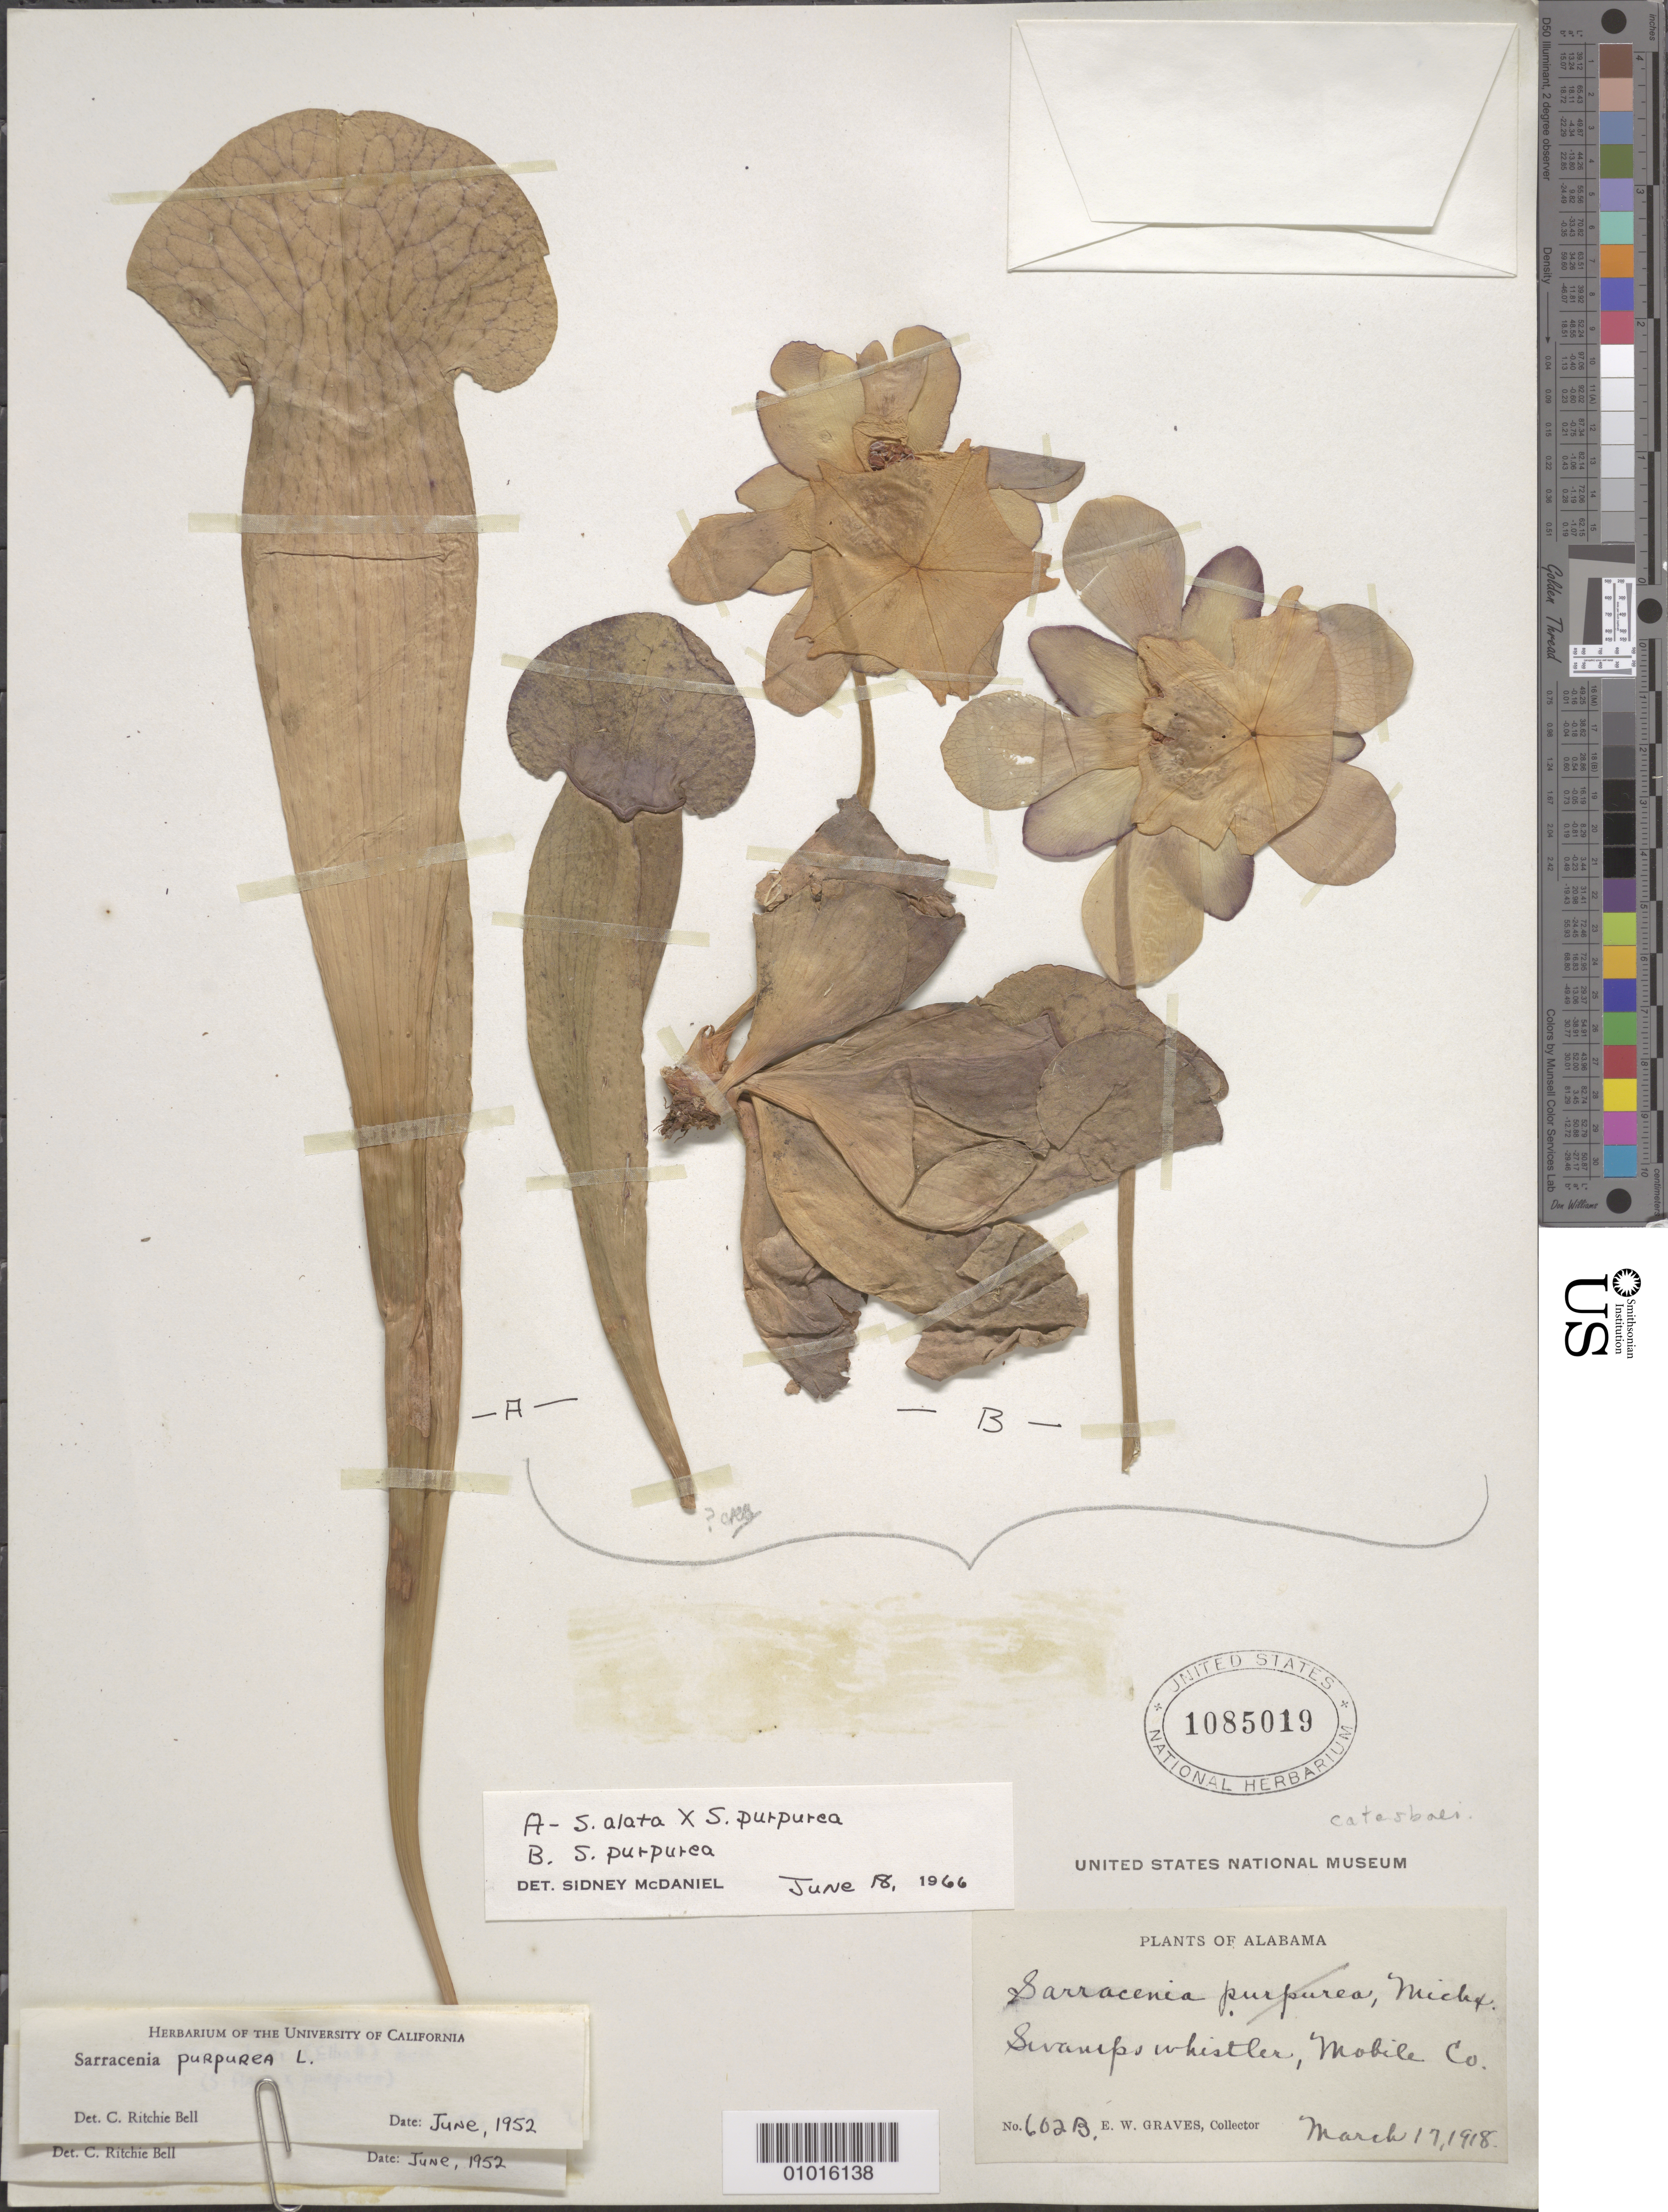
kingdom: Plantae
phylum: Tracheophyta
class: Magnoliopsida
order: Ericales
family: Sarraceniaceae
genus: Sarracenia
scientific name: Sarracenia purpurea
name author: L.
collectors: E. Graves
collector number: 602B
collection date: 1918-03-17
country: United States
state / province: Alabama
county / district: Mobile County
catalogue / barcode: US 1085019